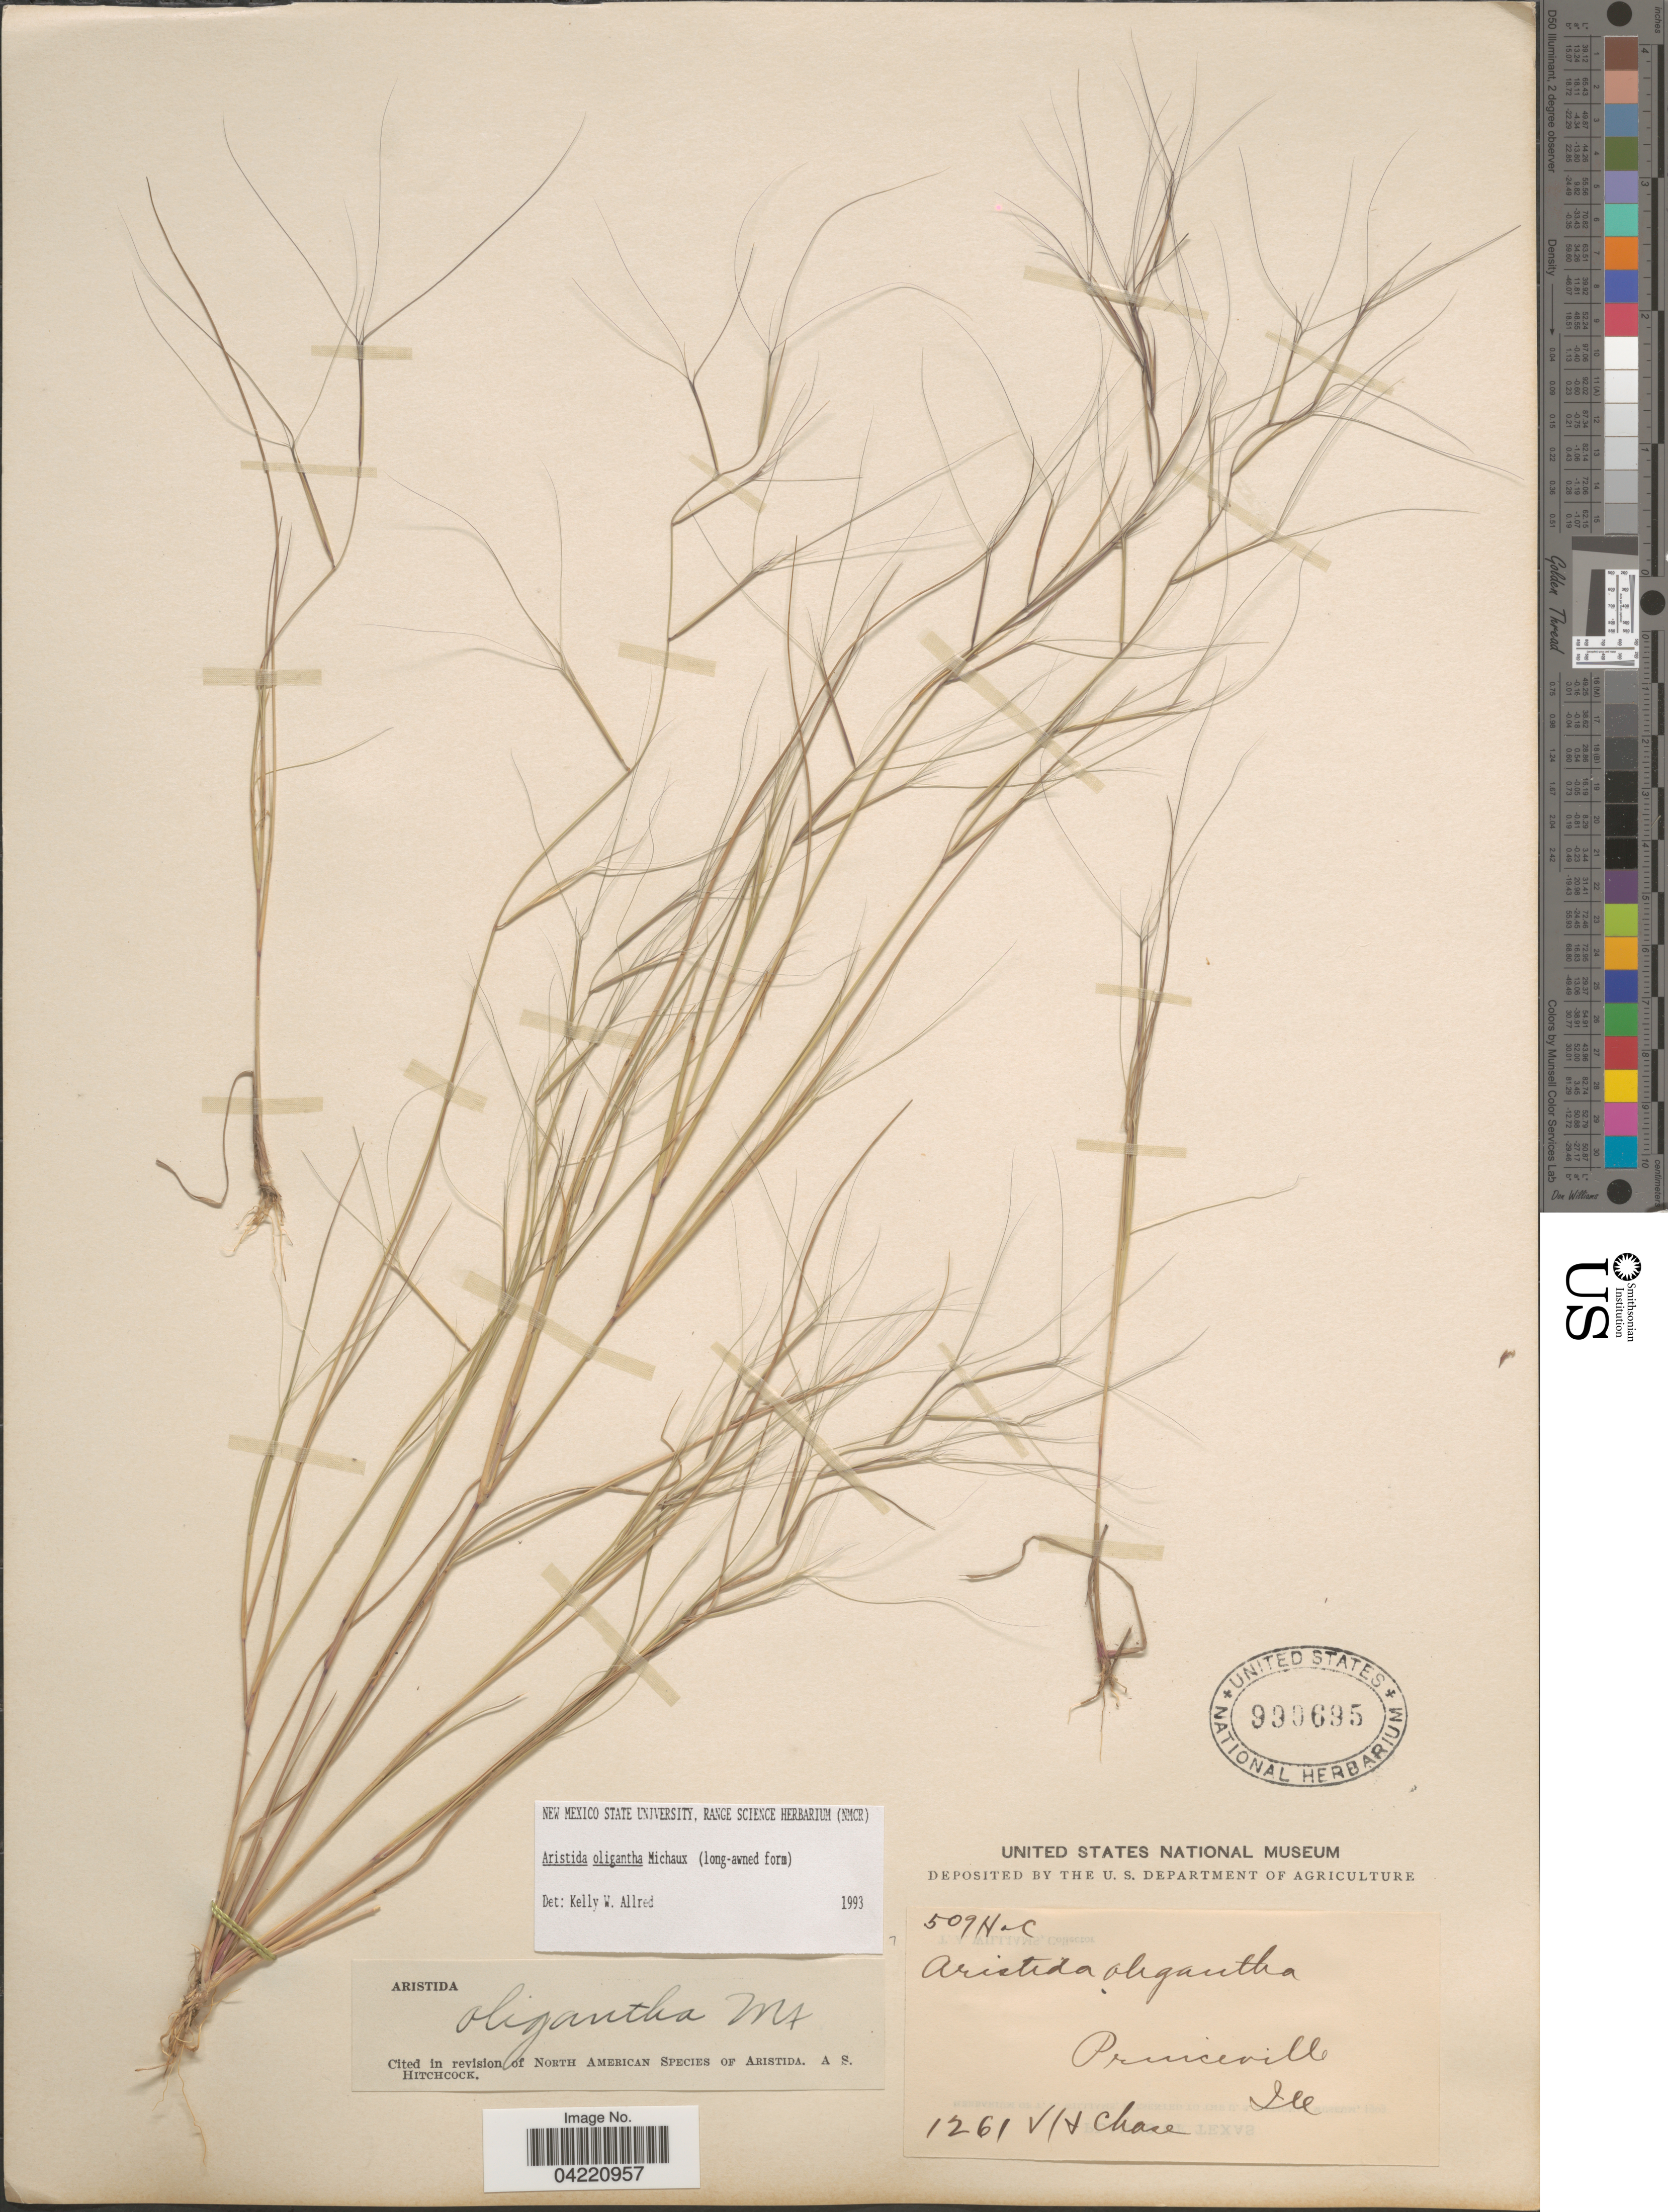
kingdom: Plantae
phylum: Tracheophyta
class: Liliopsida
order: Poales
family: Poaceae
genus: Aristida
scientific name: Aristida oligantha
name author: Michx.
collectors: V. H. Chase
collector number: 1261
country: United States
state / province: Illinois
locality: Princeville.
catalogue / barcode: US 990695